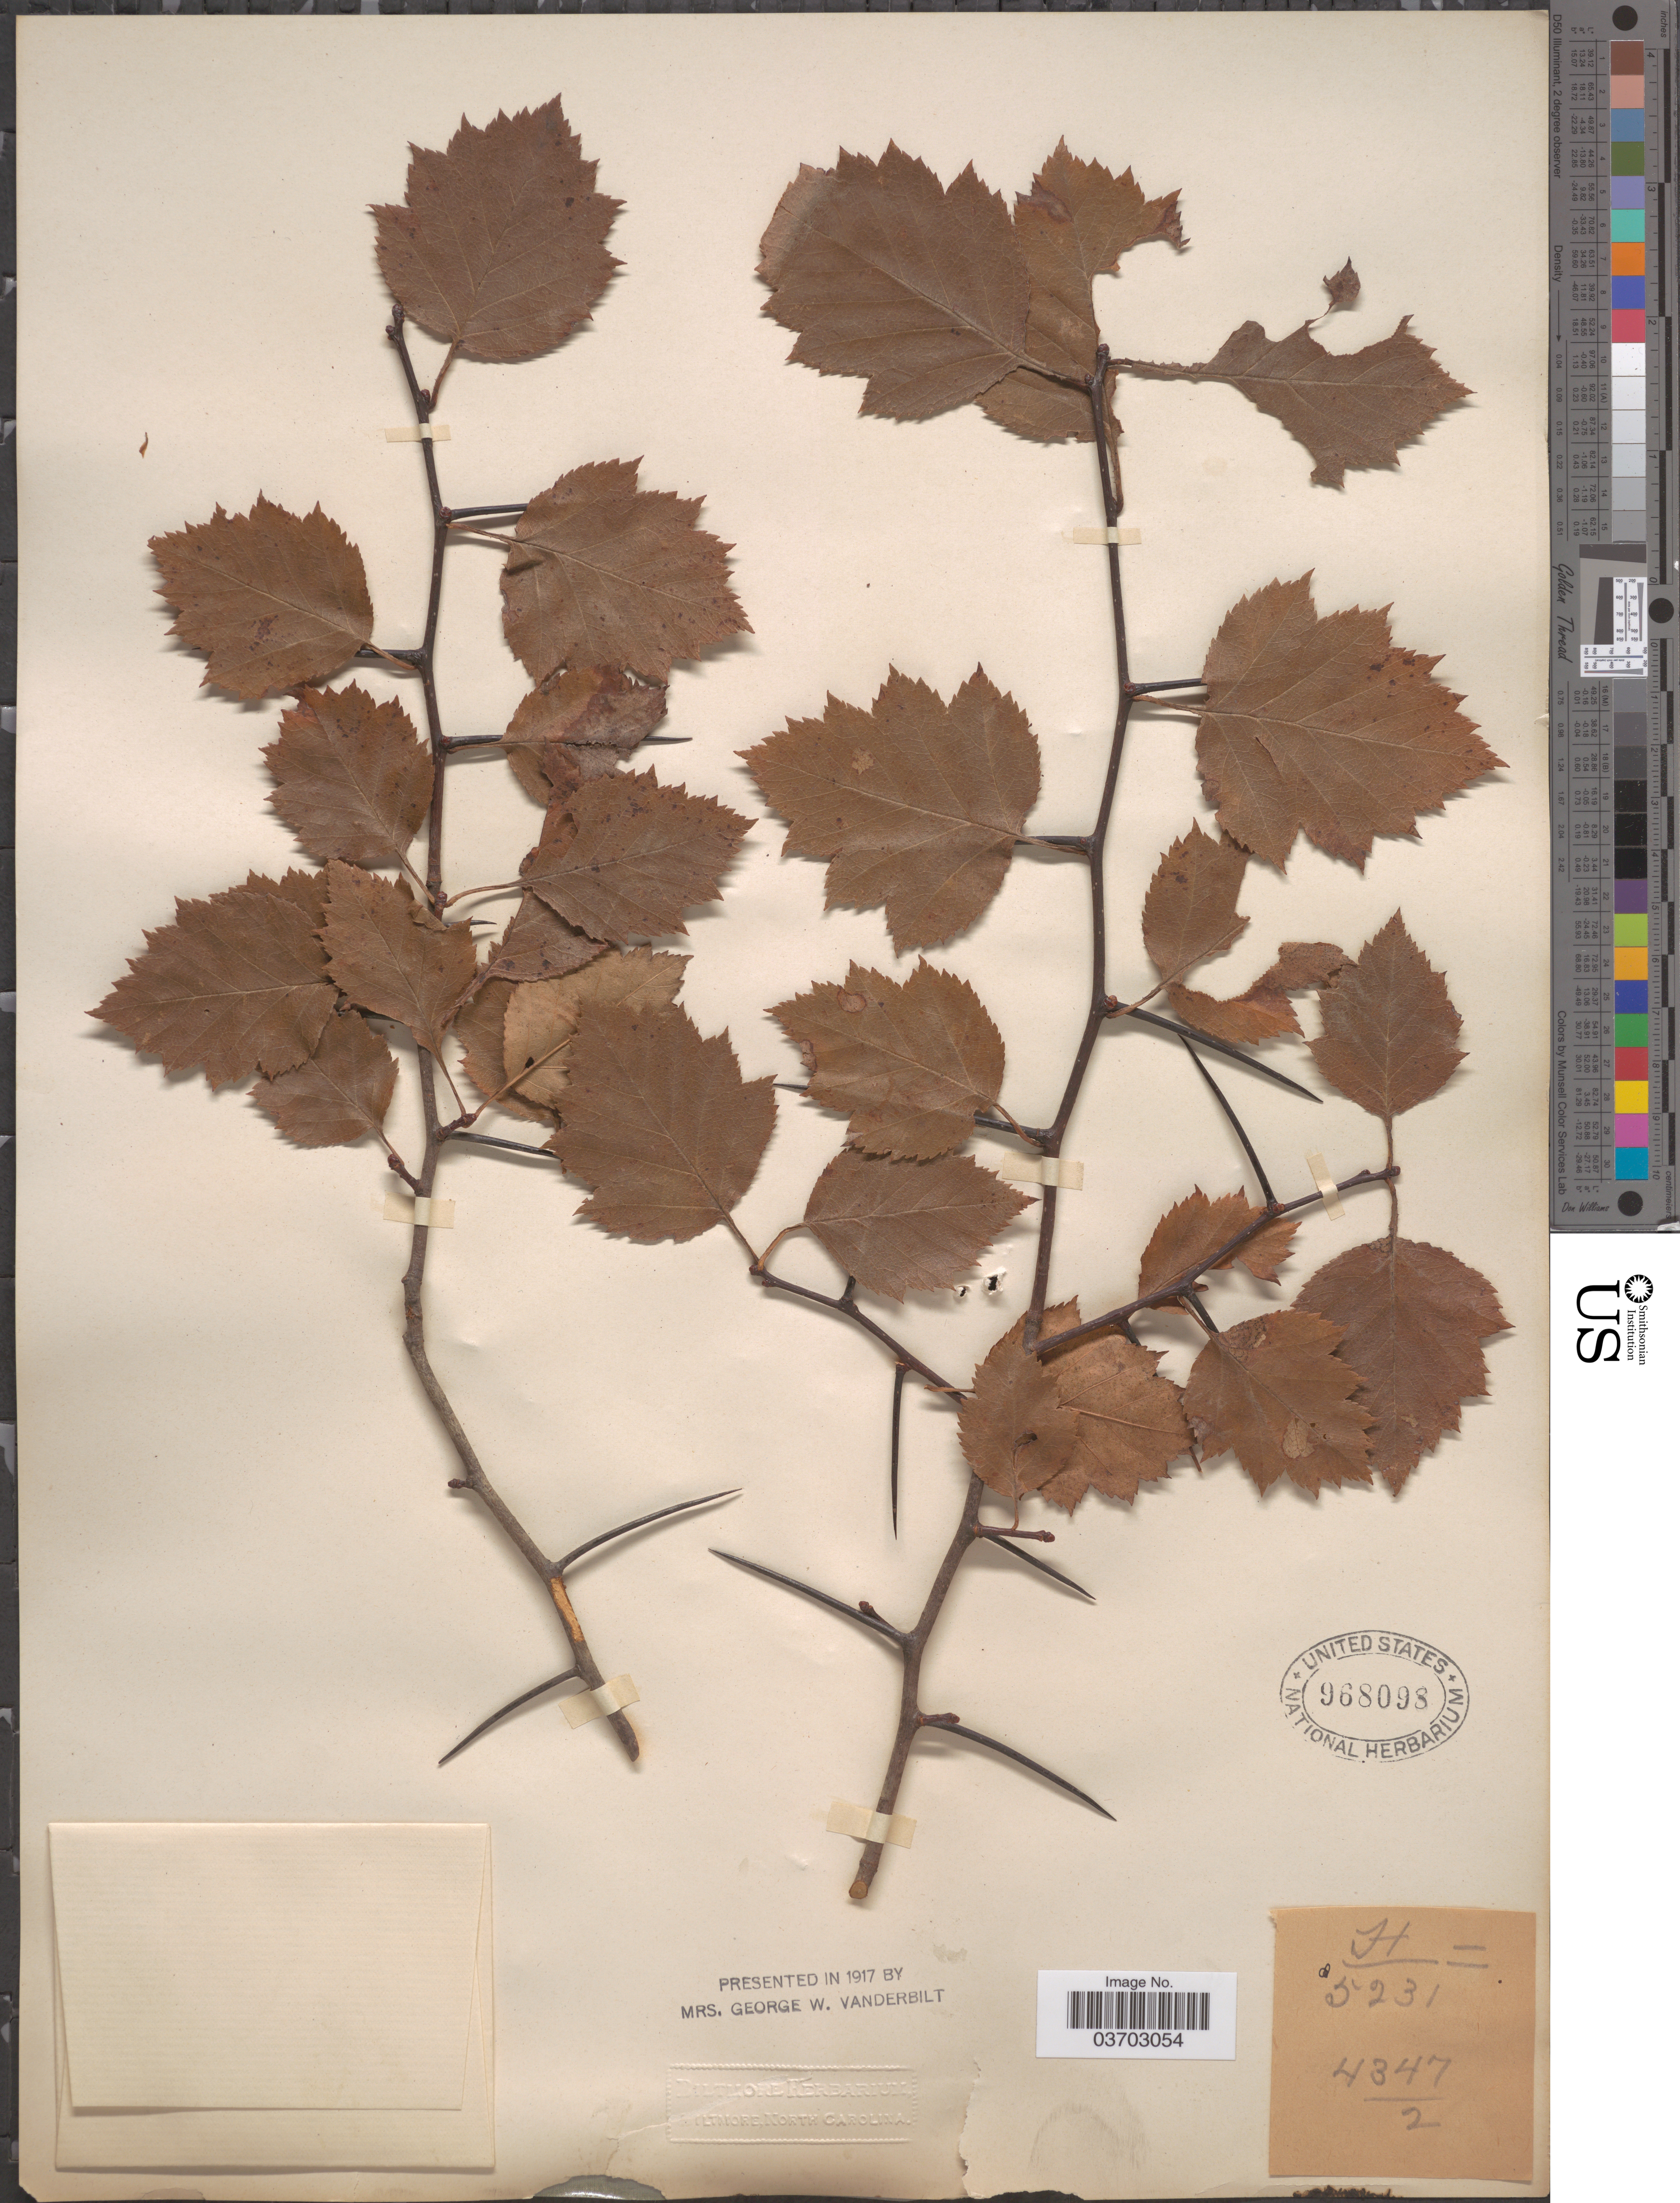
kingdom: Plantae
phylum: Tracheophyta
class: Magnoliopsida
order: Rosales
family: Rosaceae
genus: Crataegus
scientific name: Crataegus sp.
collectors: ex herb. Biltmore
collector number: H/5231=4347/2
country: United States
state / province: North Carolina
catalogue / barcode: US 968098